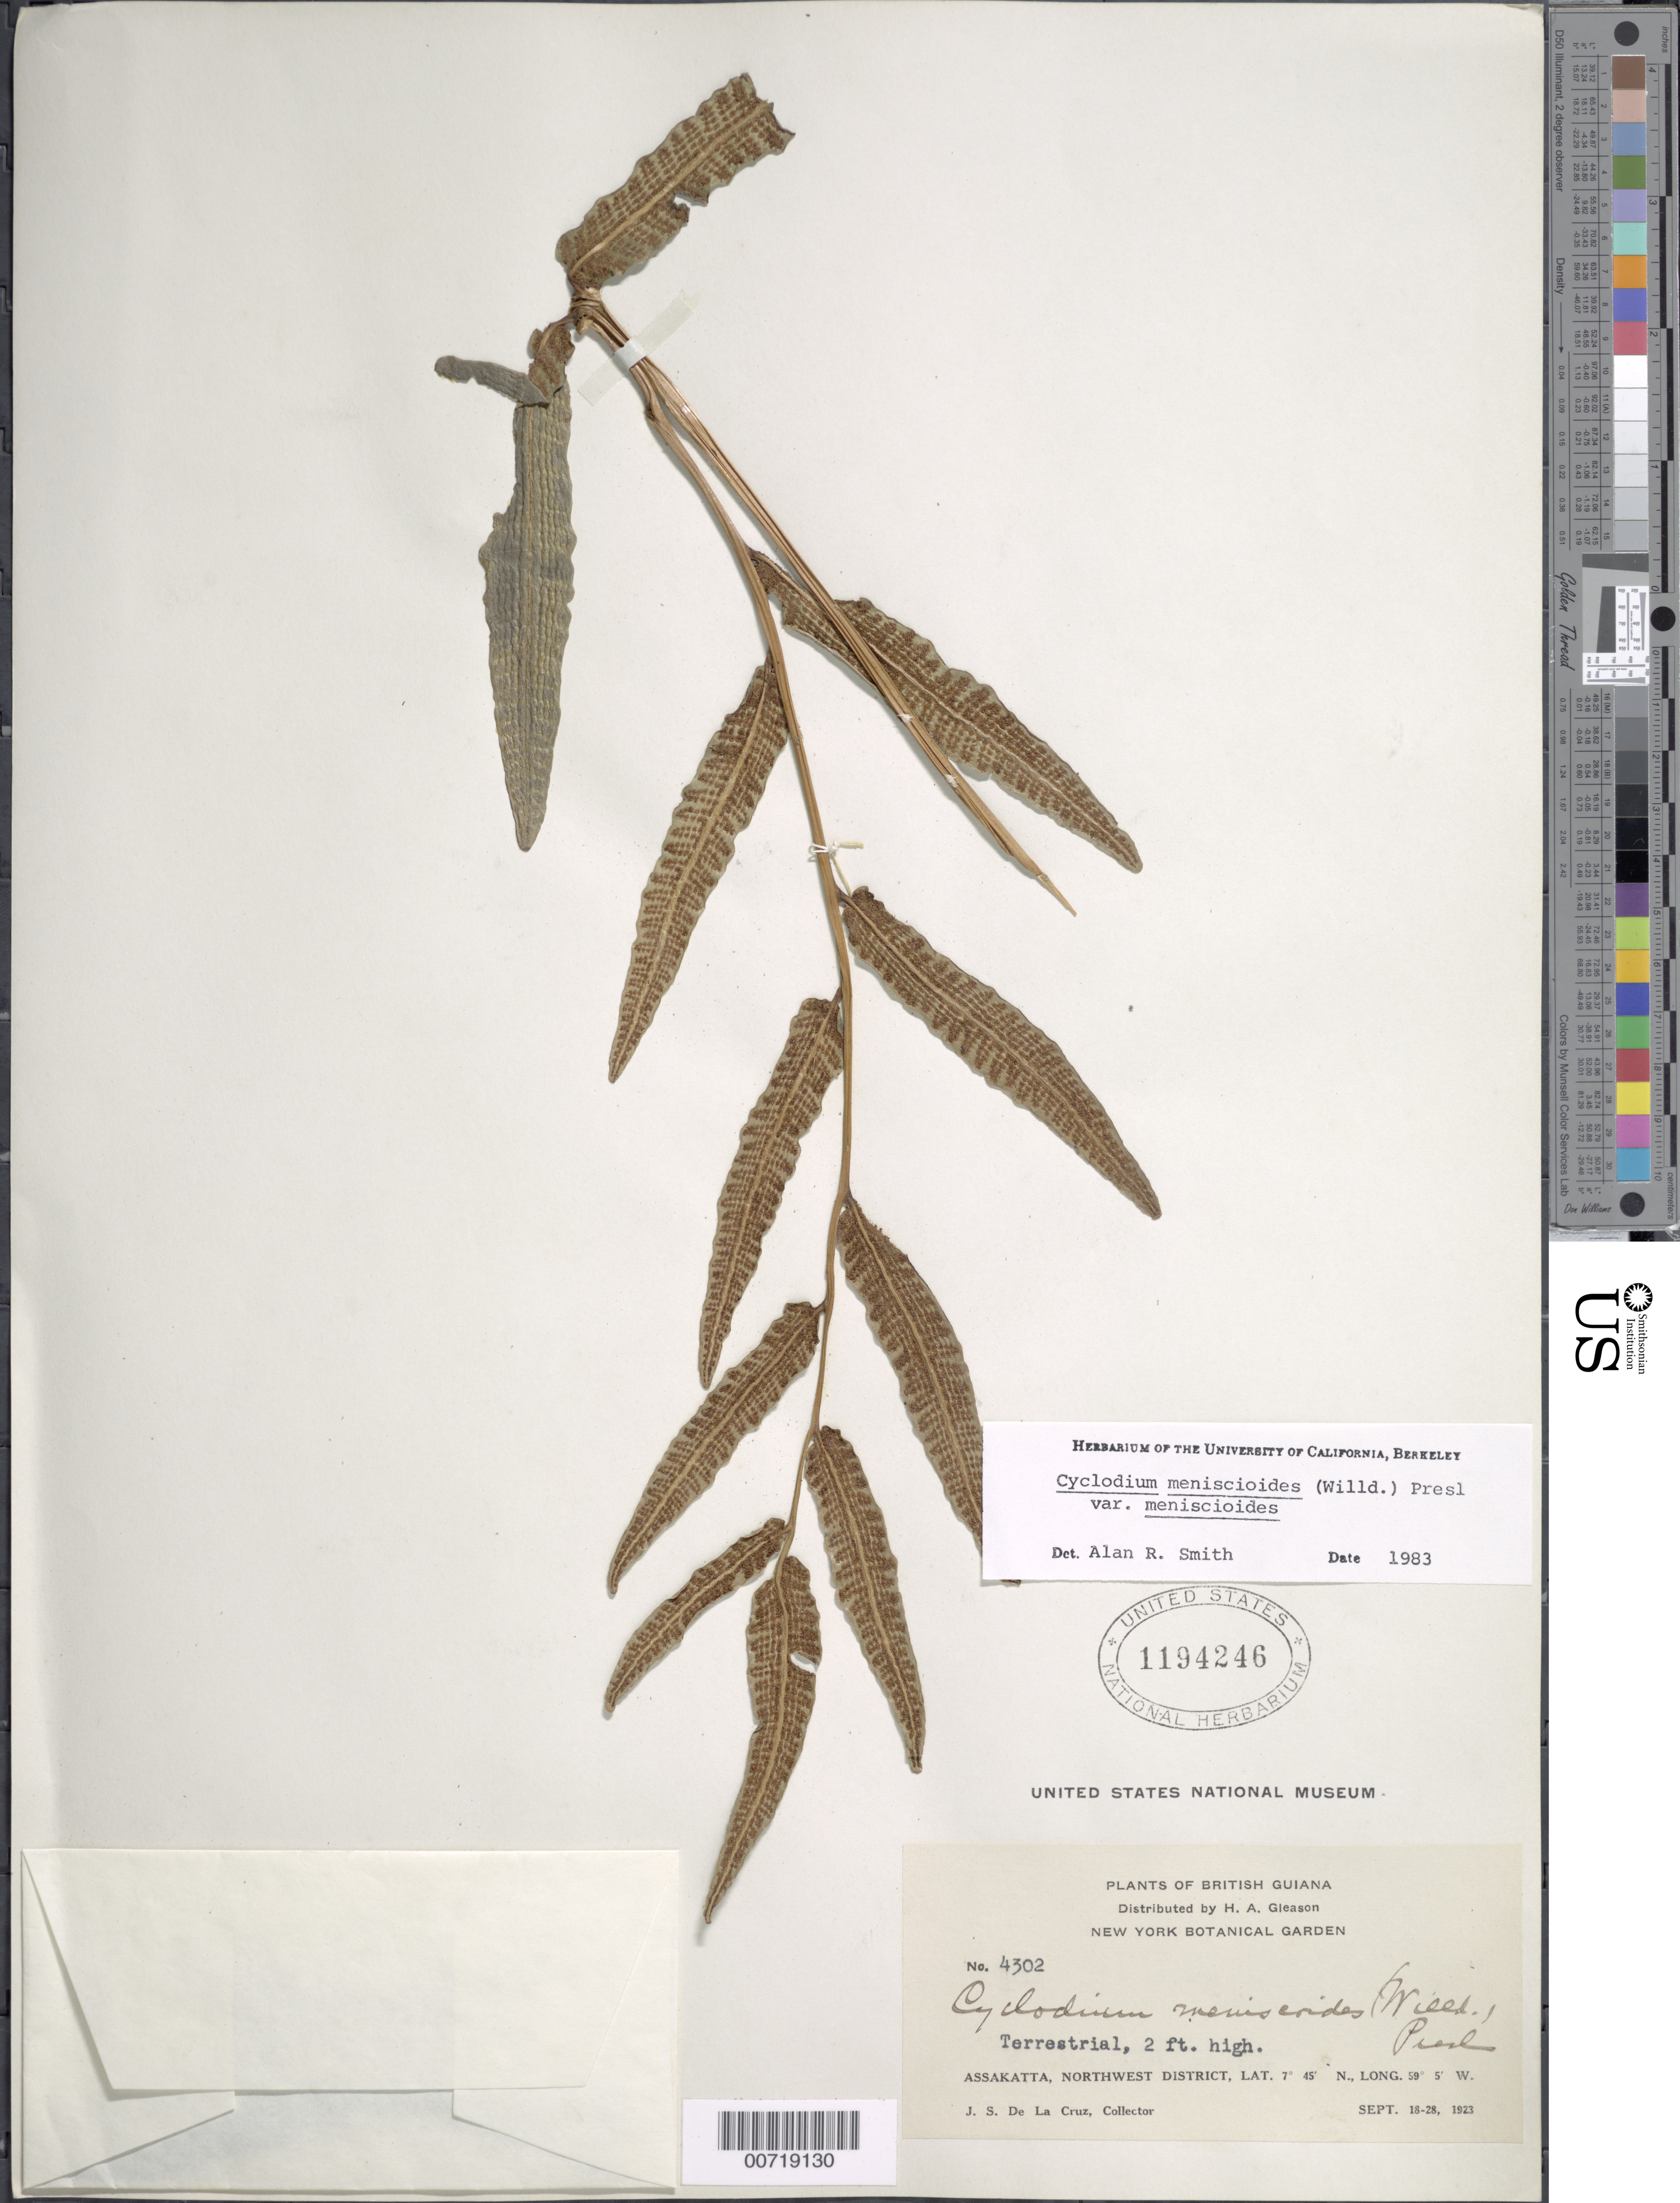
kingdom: Plantae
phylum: Tracheophyta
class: Polypodiopsida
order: Polypodiales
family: Dryopteridaceae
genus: Cyclodium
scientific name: Cyclodium meniscioides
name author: (Willd.) C. Presl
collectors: J. S. de la Cruz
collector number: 4302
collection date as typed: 18-Sep-23 to 28-Sep-23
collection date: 1923-09-18/1923-09-28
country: Guyana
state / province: Barima-Waini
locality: Assakatta, NW District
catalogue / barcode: US 1194246